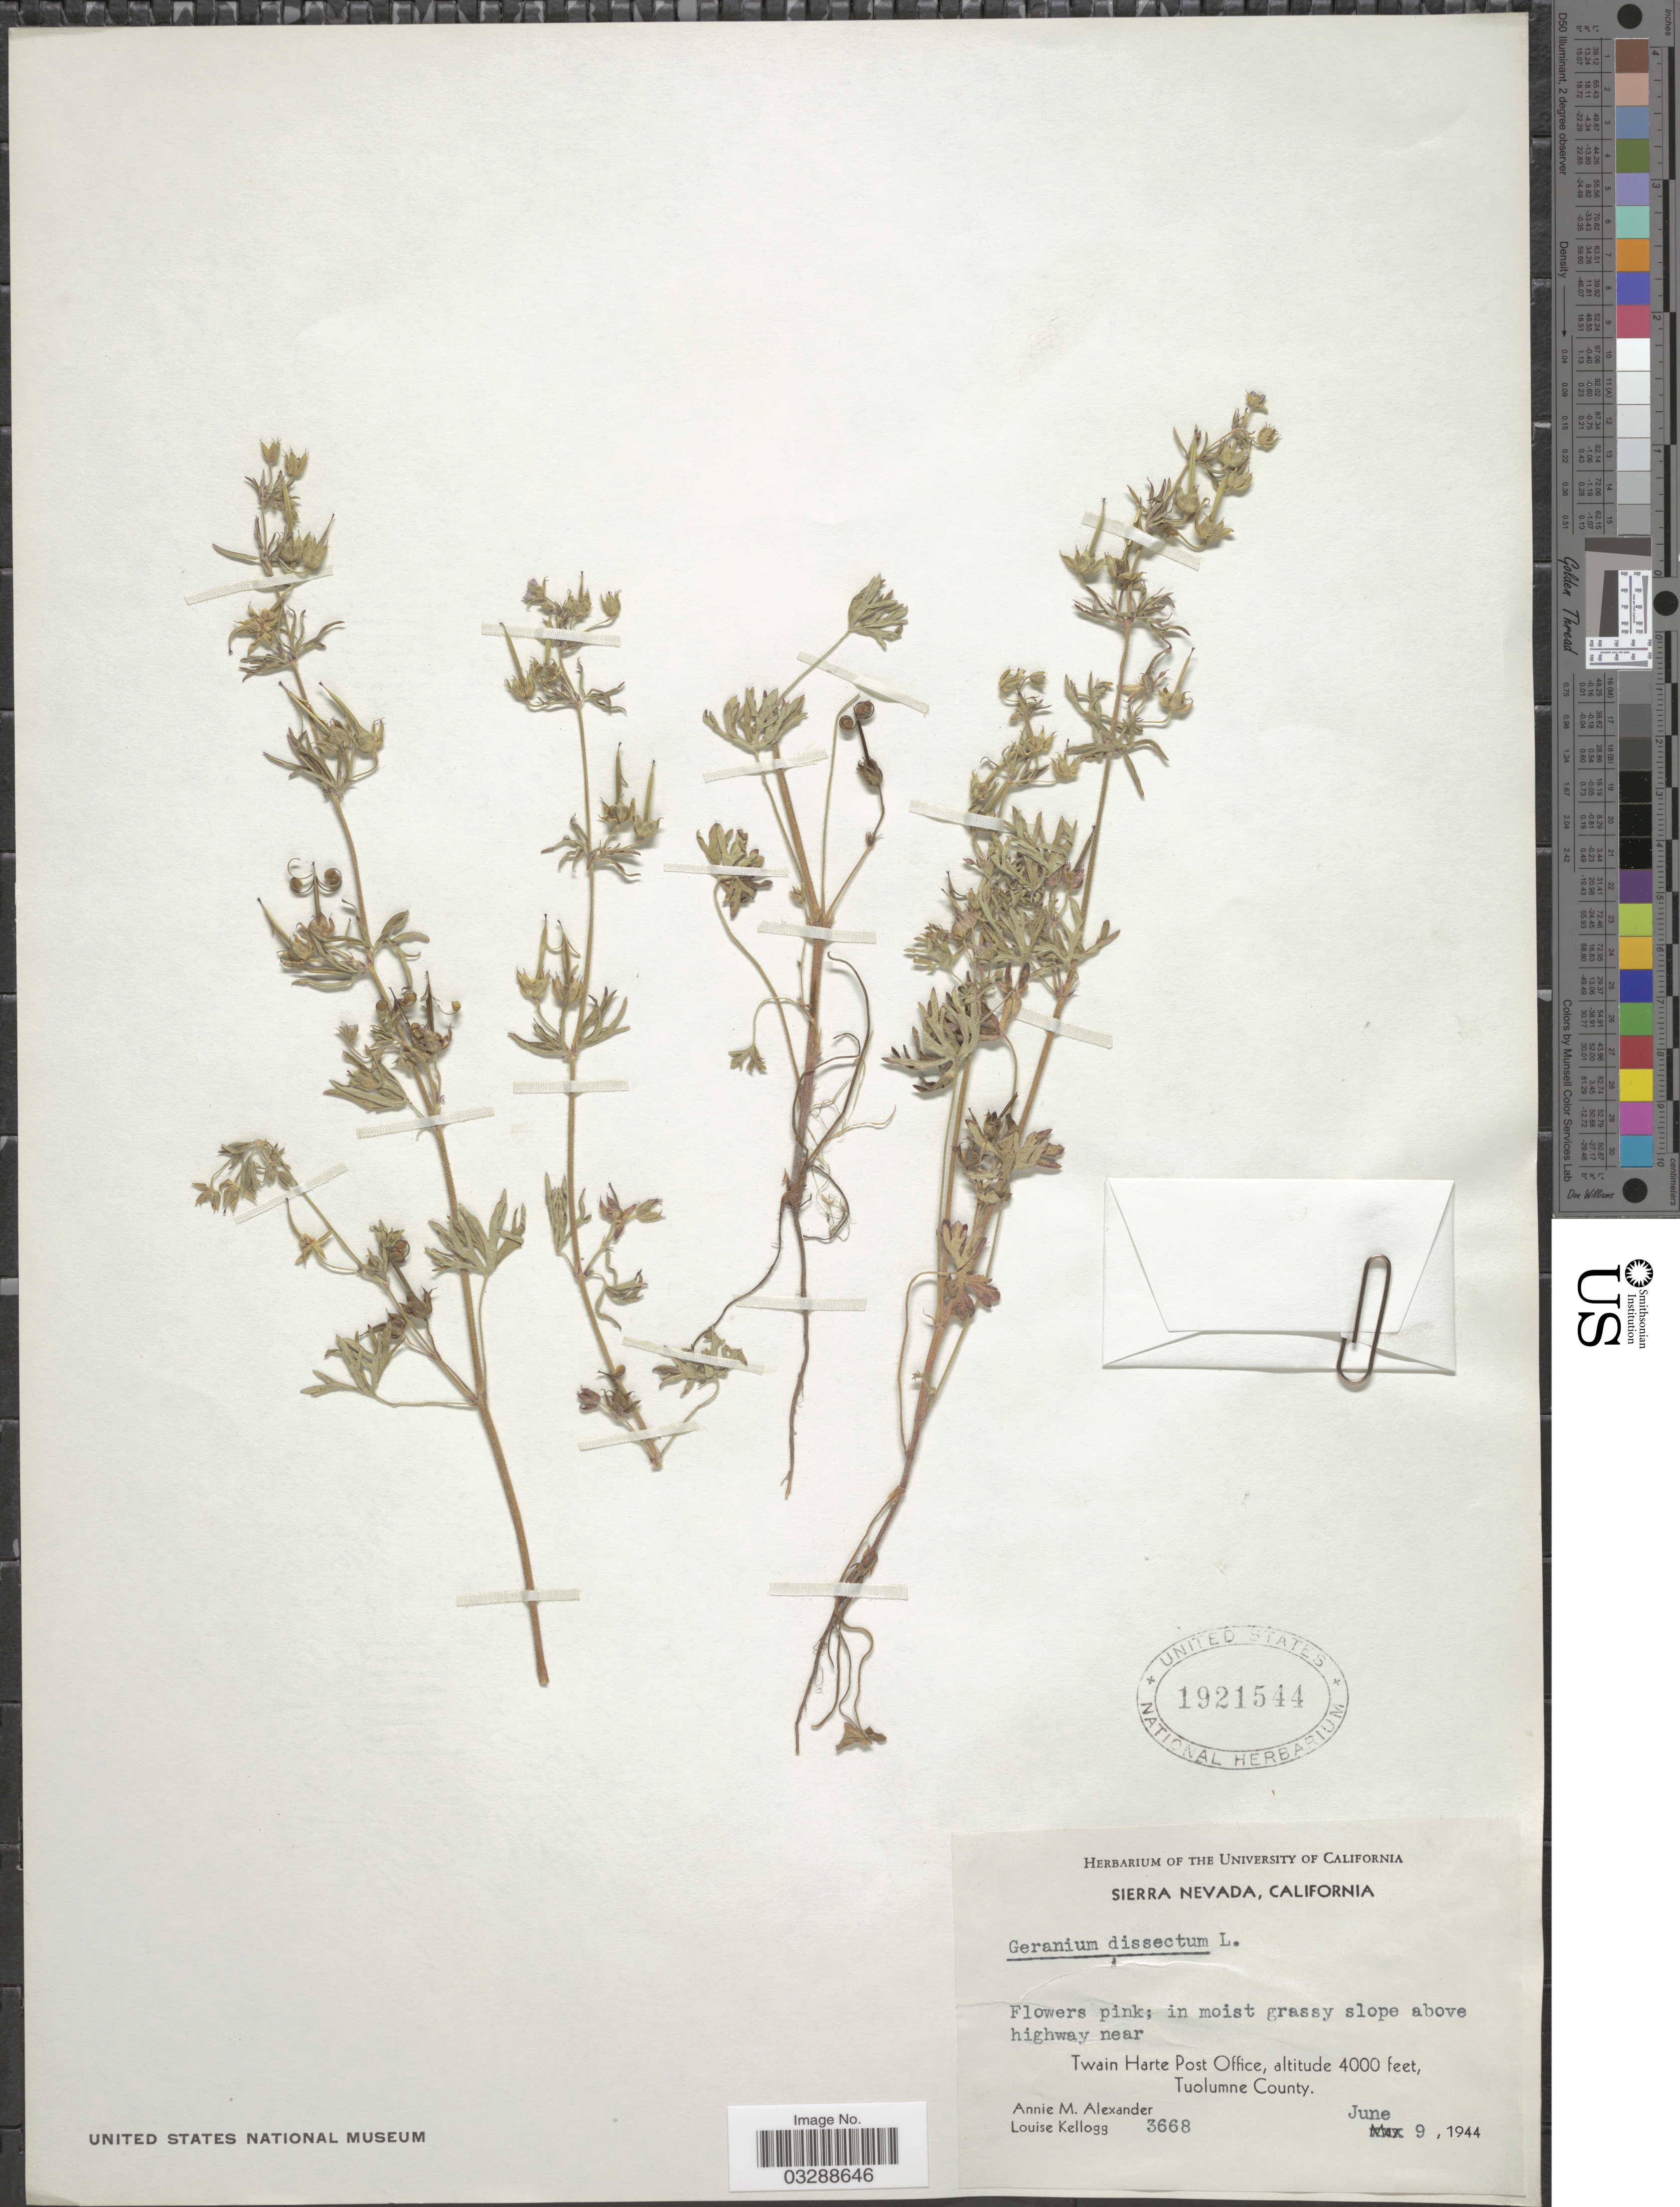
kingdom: Plantae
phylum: Tracheophyta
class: Magnoliopsida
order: Geraniales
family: Geraniaceae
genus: Geranium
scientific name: Geranium dissectum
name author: L.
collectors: A. M. Alexander & L. Kellogg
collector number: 3668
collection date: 1944-06-09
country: United States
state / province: California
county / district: Tuolumne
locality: Sierra Nevada, in moist grassy slope above highway near Twain Harte Post Office, Tuolumne County.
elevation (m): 1219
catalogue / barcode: US 1921544